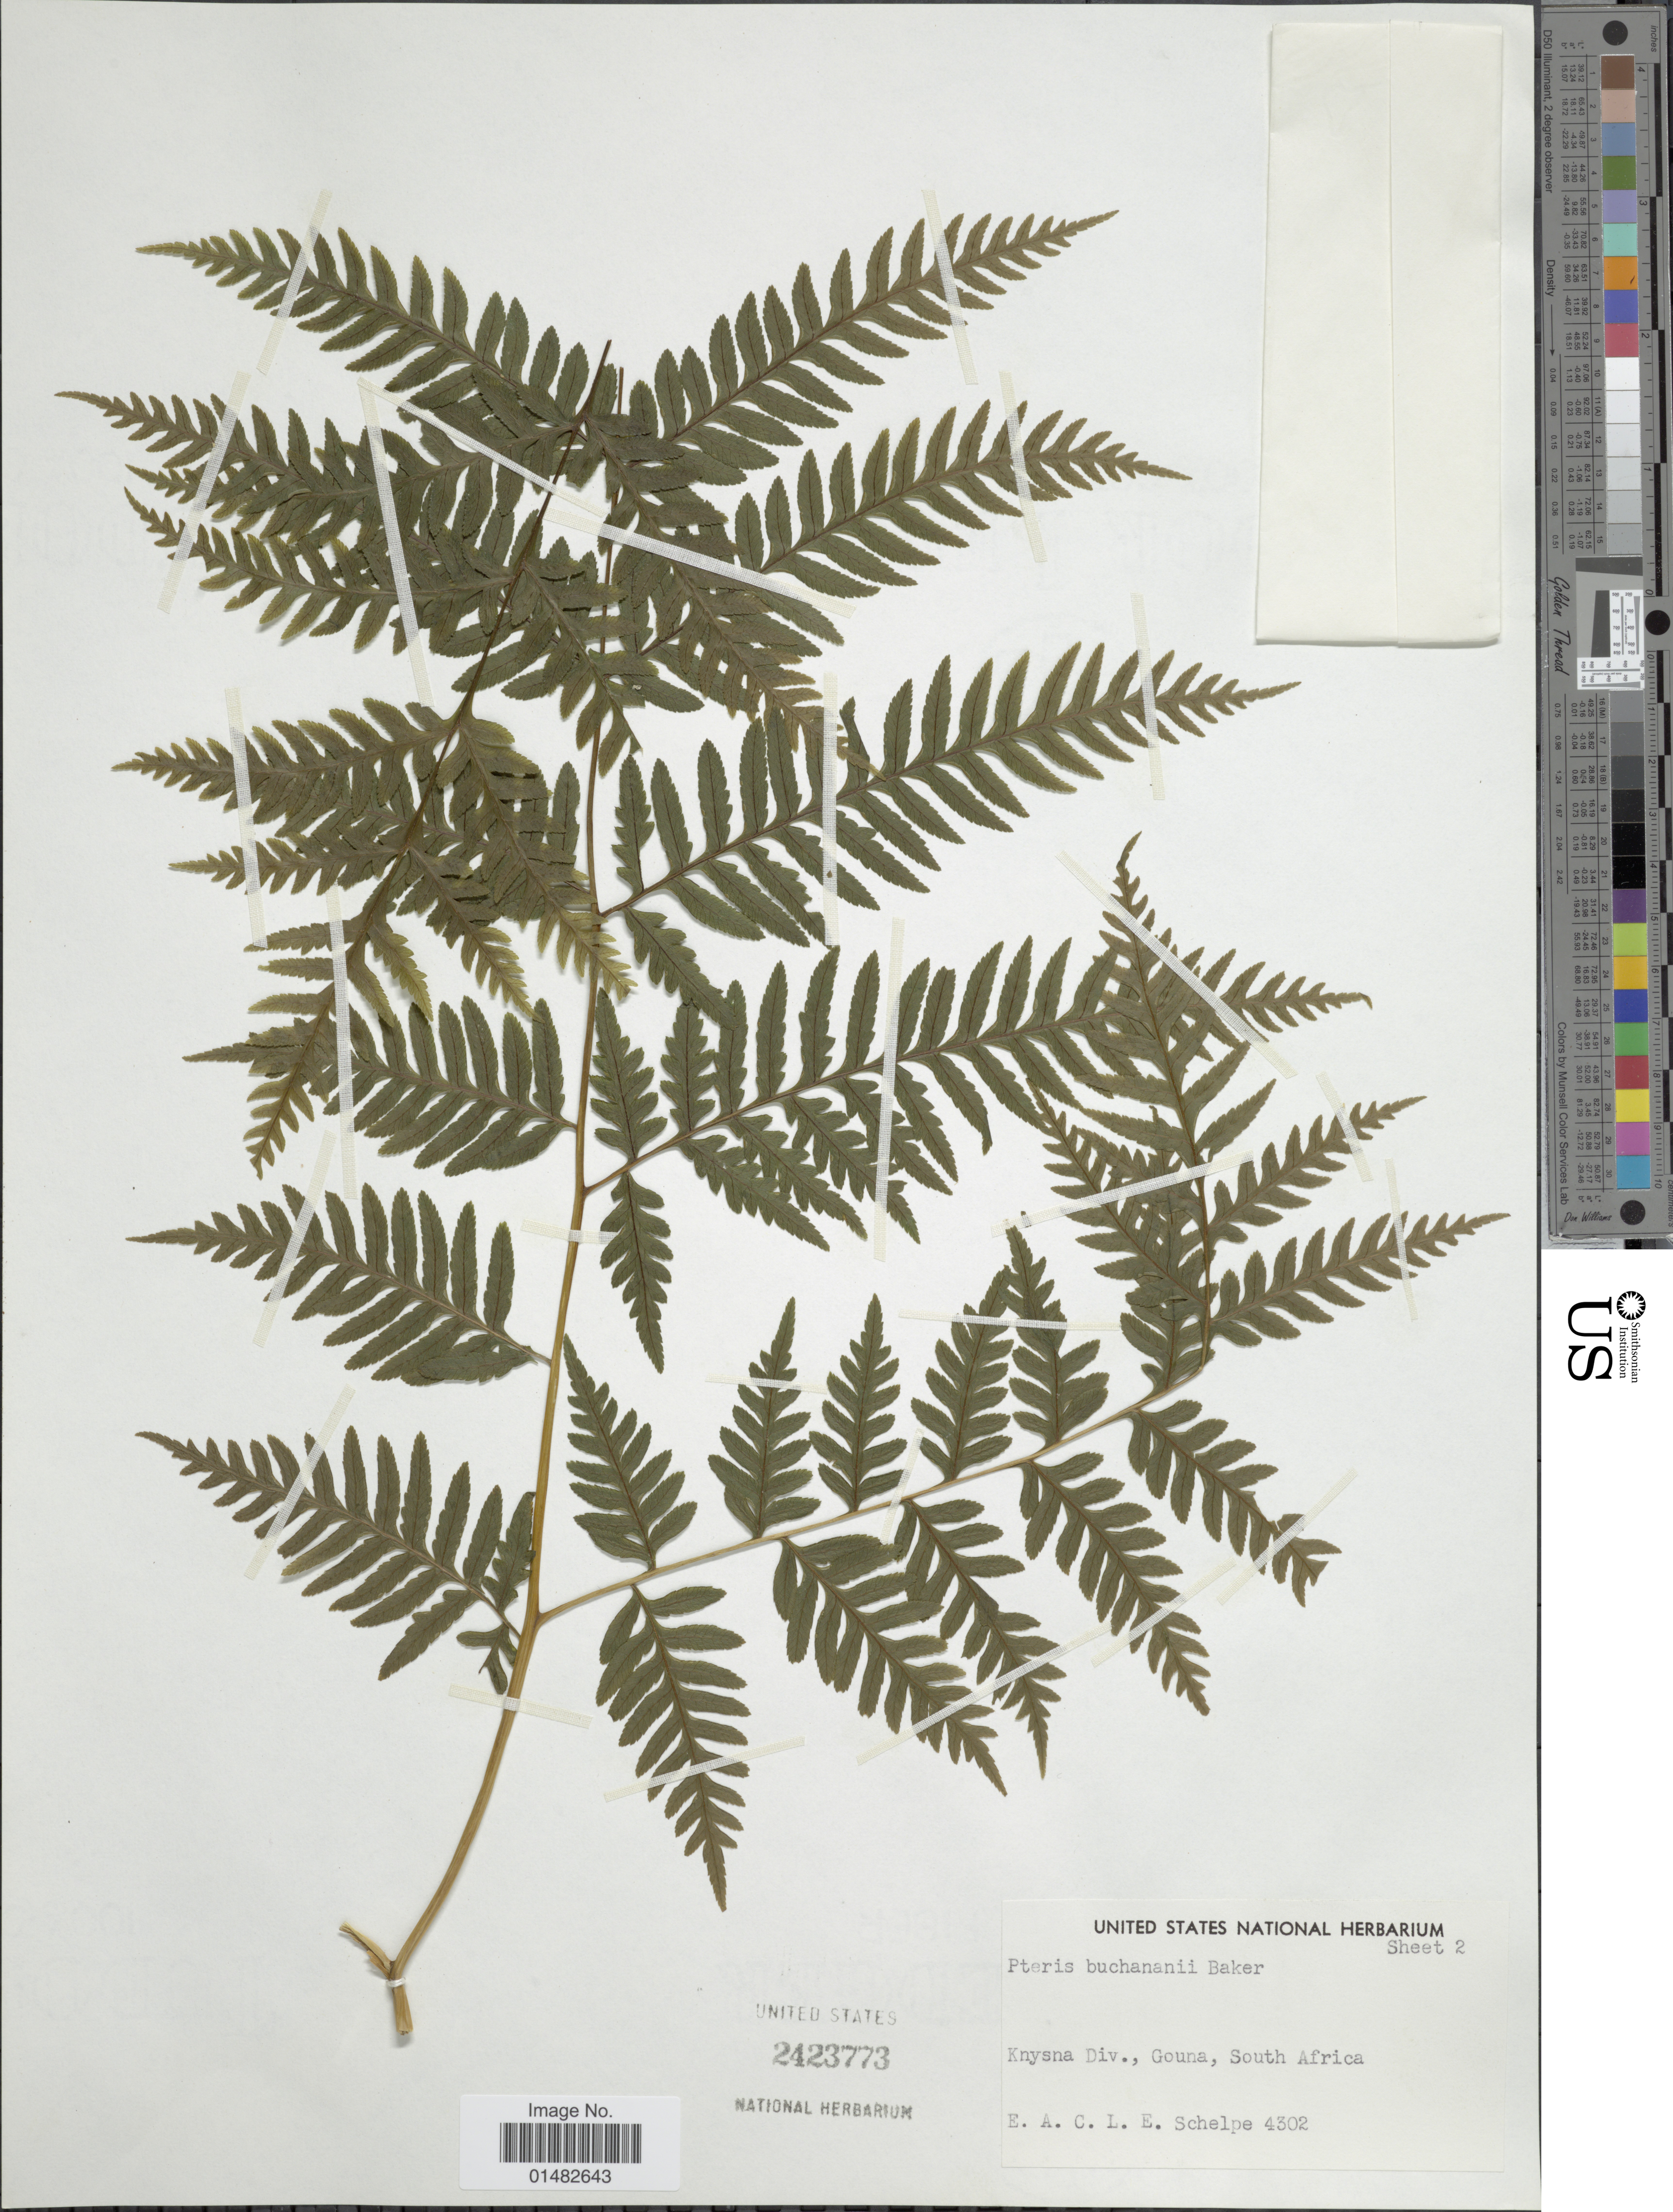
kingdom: Plantae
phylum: Tracheophyta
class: Polypodiopsida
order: Polypodiales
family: Pteridaceae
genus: Pteris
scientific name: Pteris buchananii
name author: Baker in Sim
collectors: E. A. C. L. E. Schelpe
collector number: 4302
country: South Africa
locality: Knysna Div., Gouna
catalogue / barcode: US 2423773